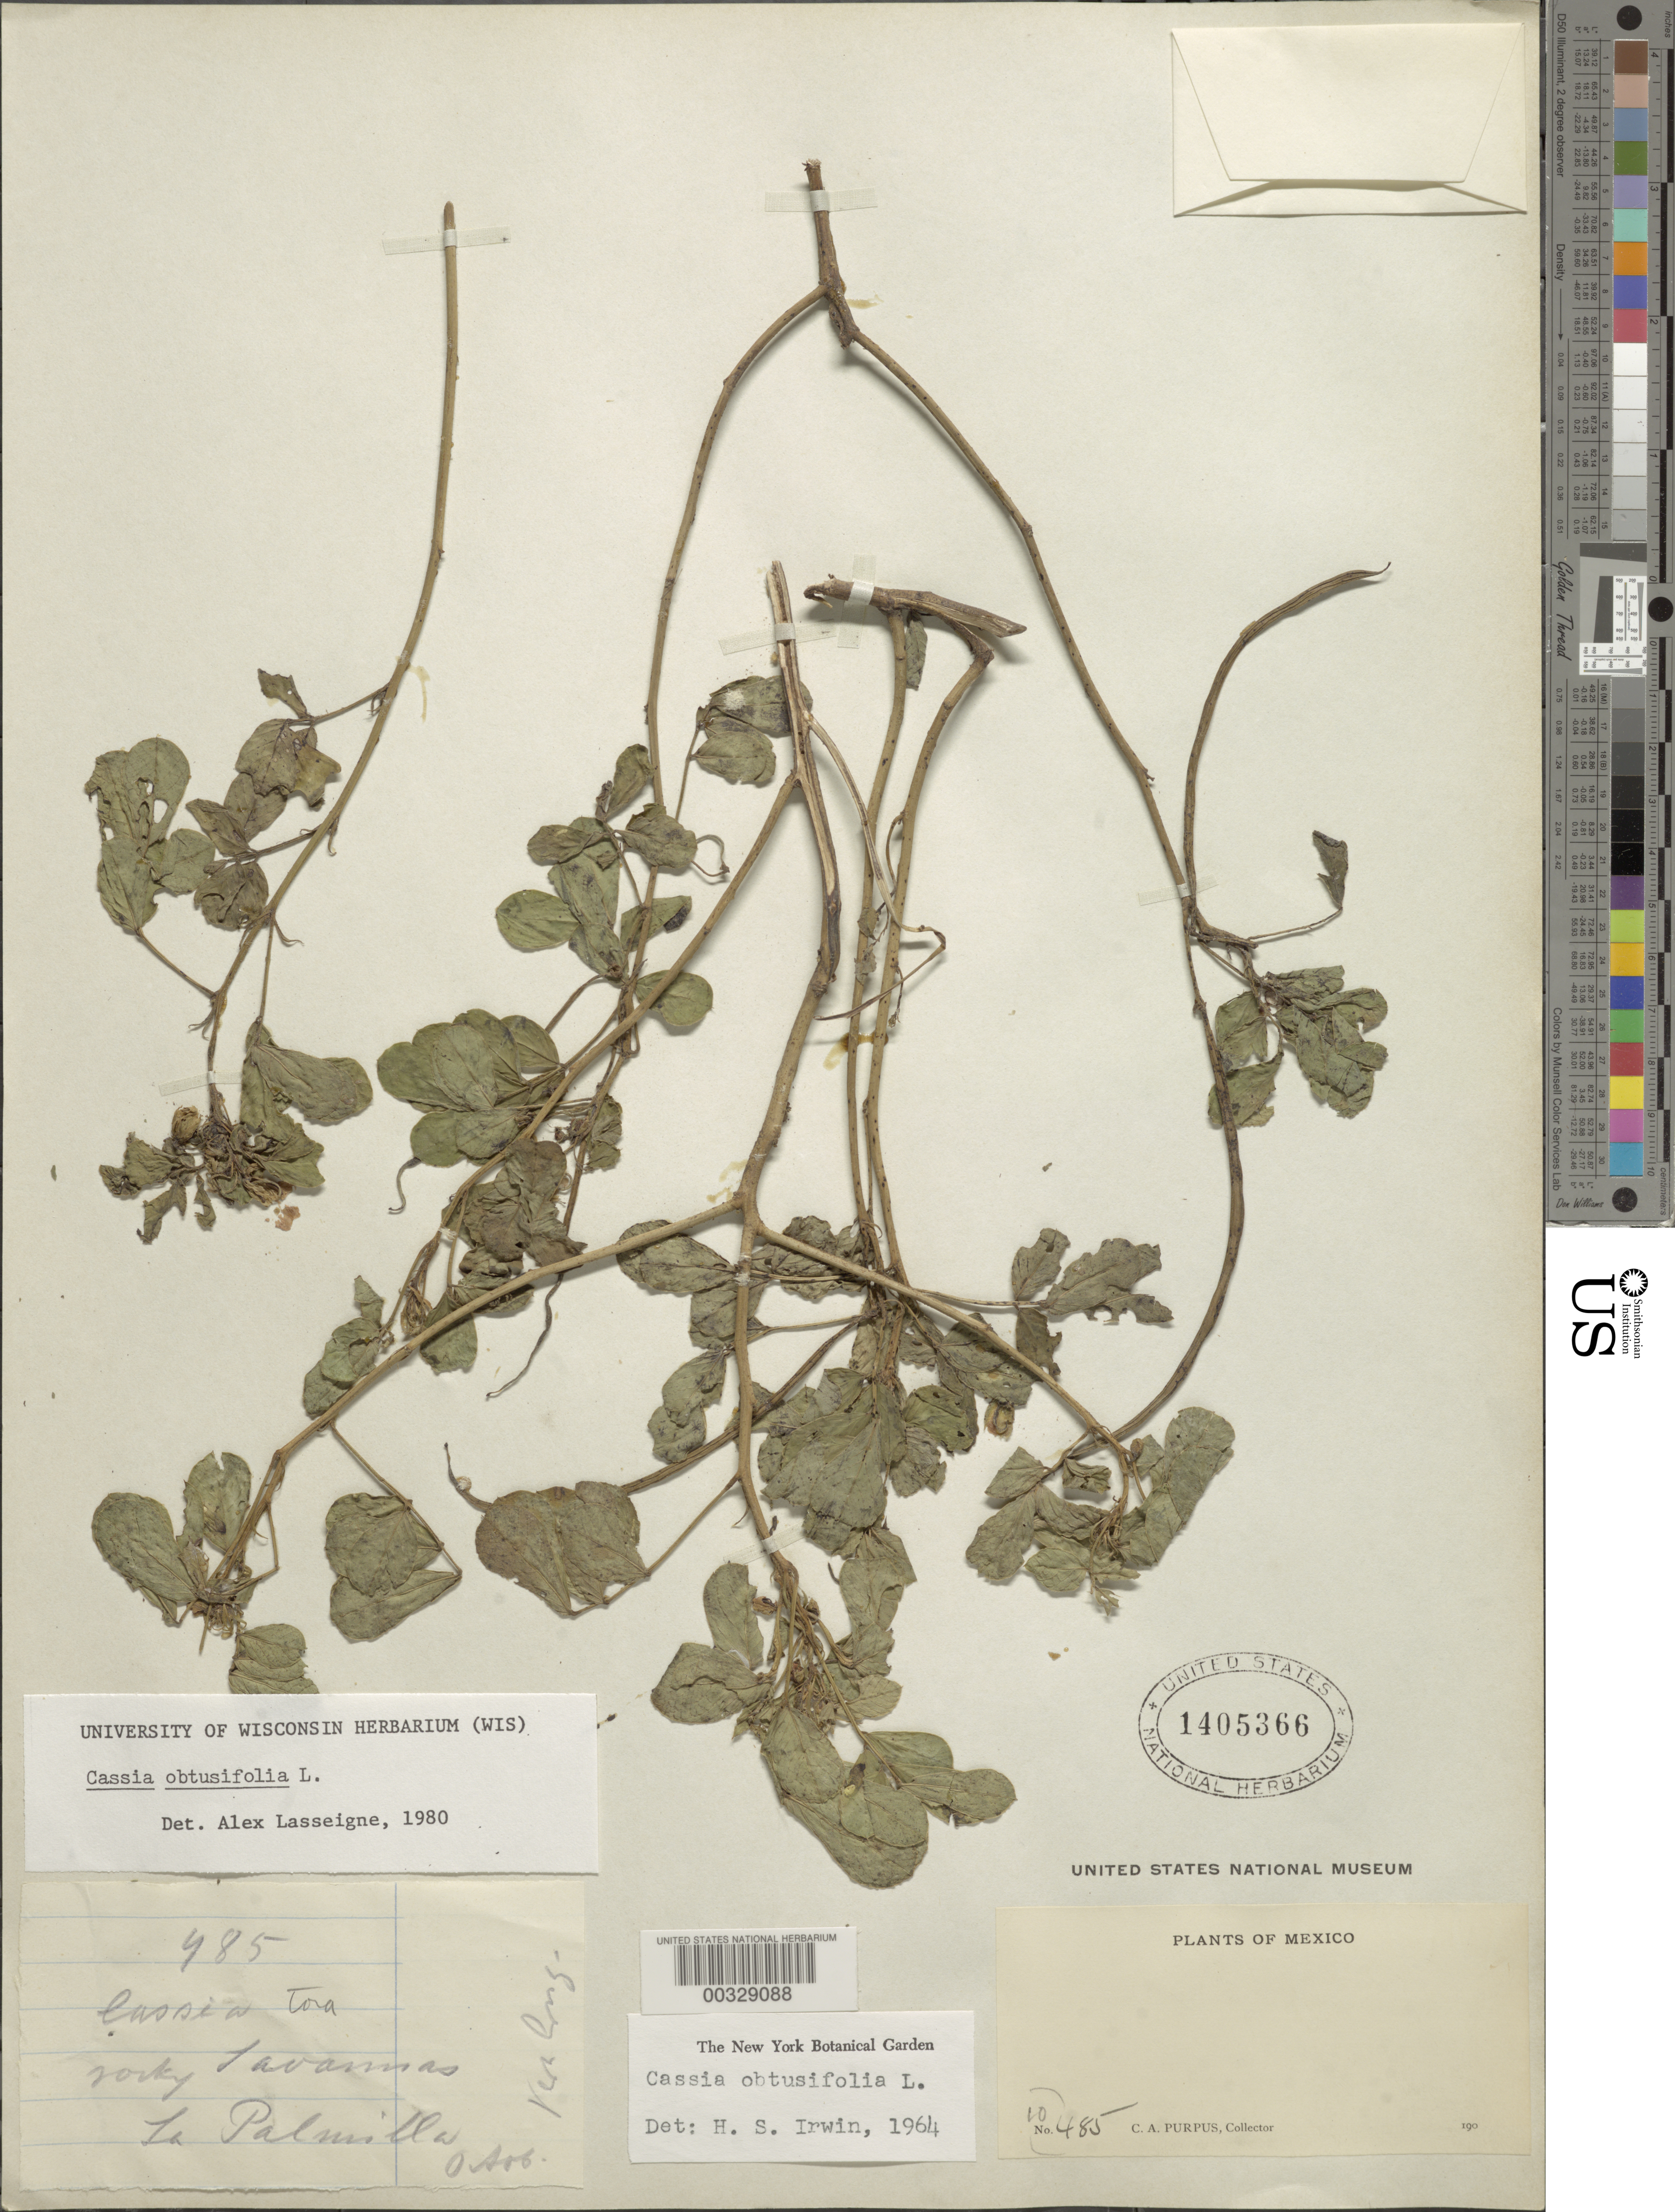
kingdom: Plantae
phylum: Tracheophyta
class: Magnoliopsida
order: Fabales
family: Fabaceae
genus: Senna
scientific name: Senna obtusifolia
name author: (L.) H.S. Irwin & Barneby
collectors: C. A. Purpus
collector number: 10485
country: Mexico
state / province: Veracruz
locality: La palmilla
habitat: Rocky savannas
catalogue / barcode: US 1405366